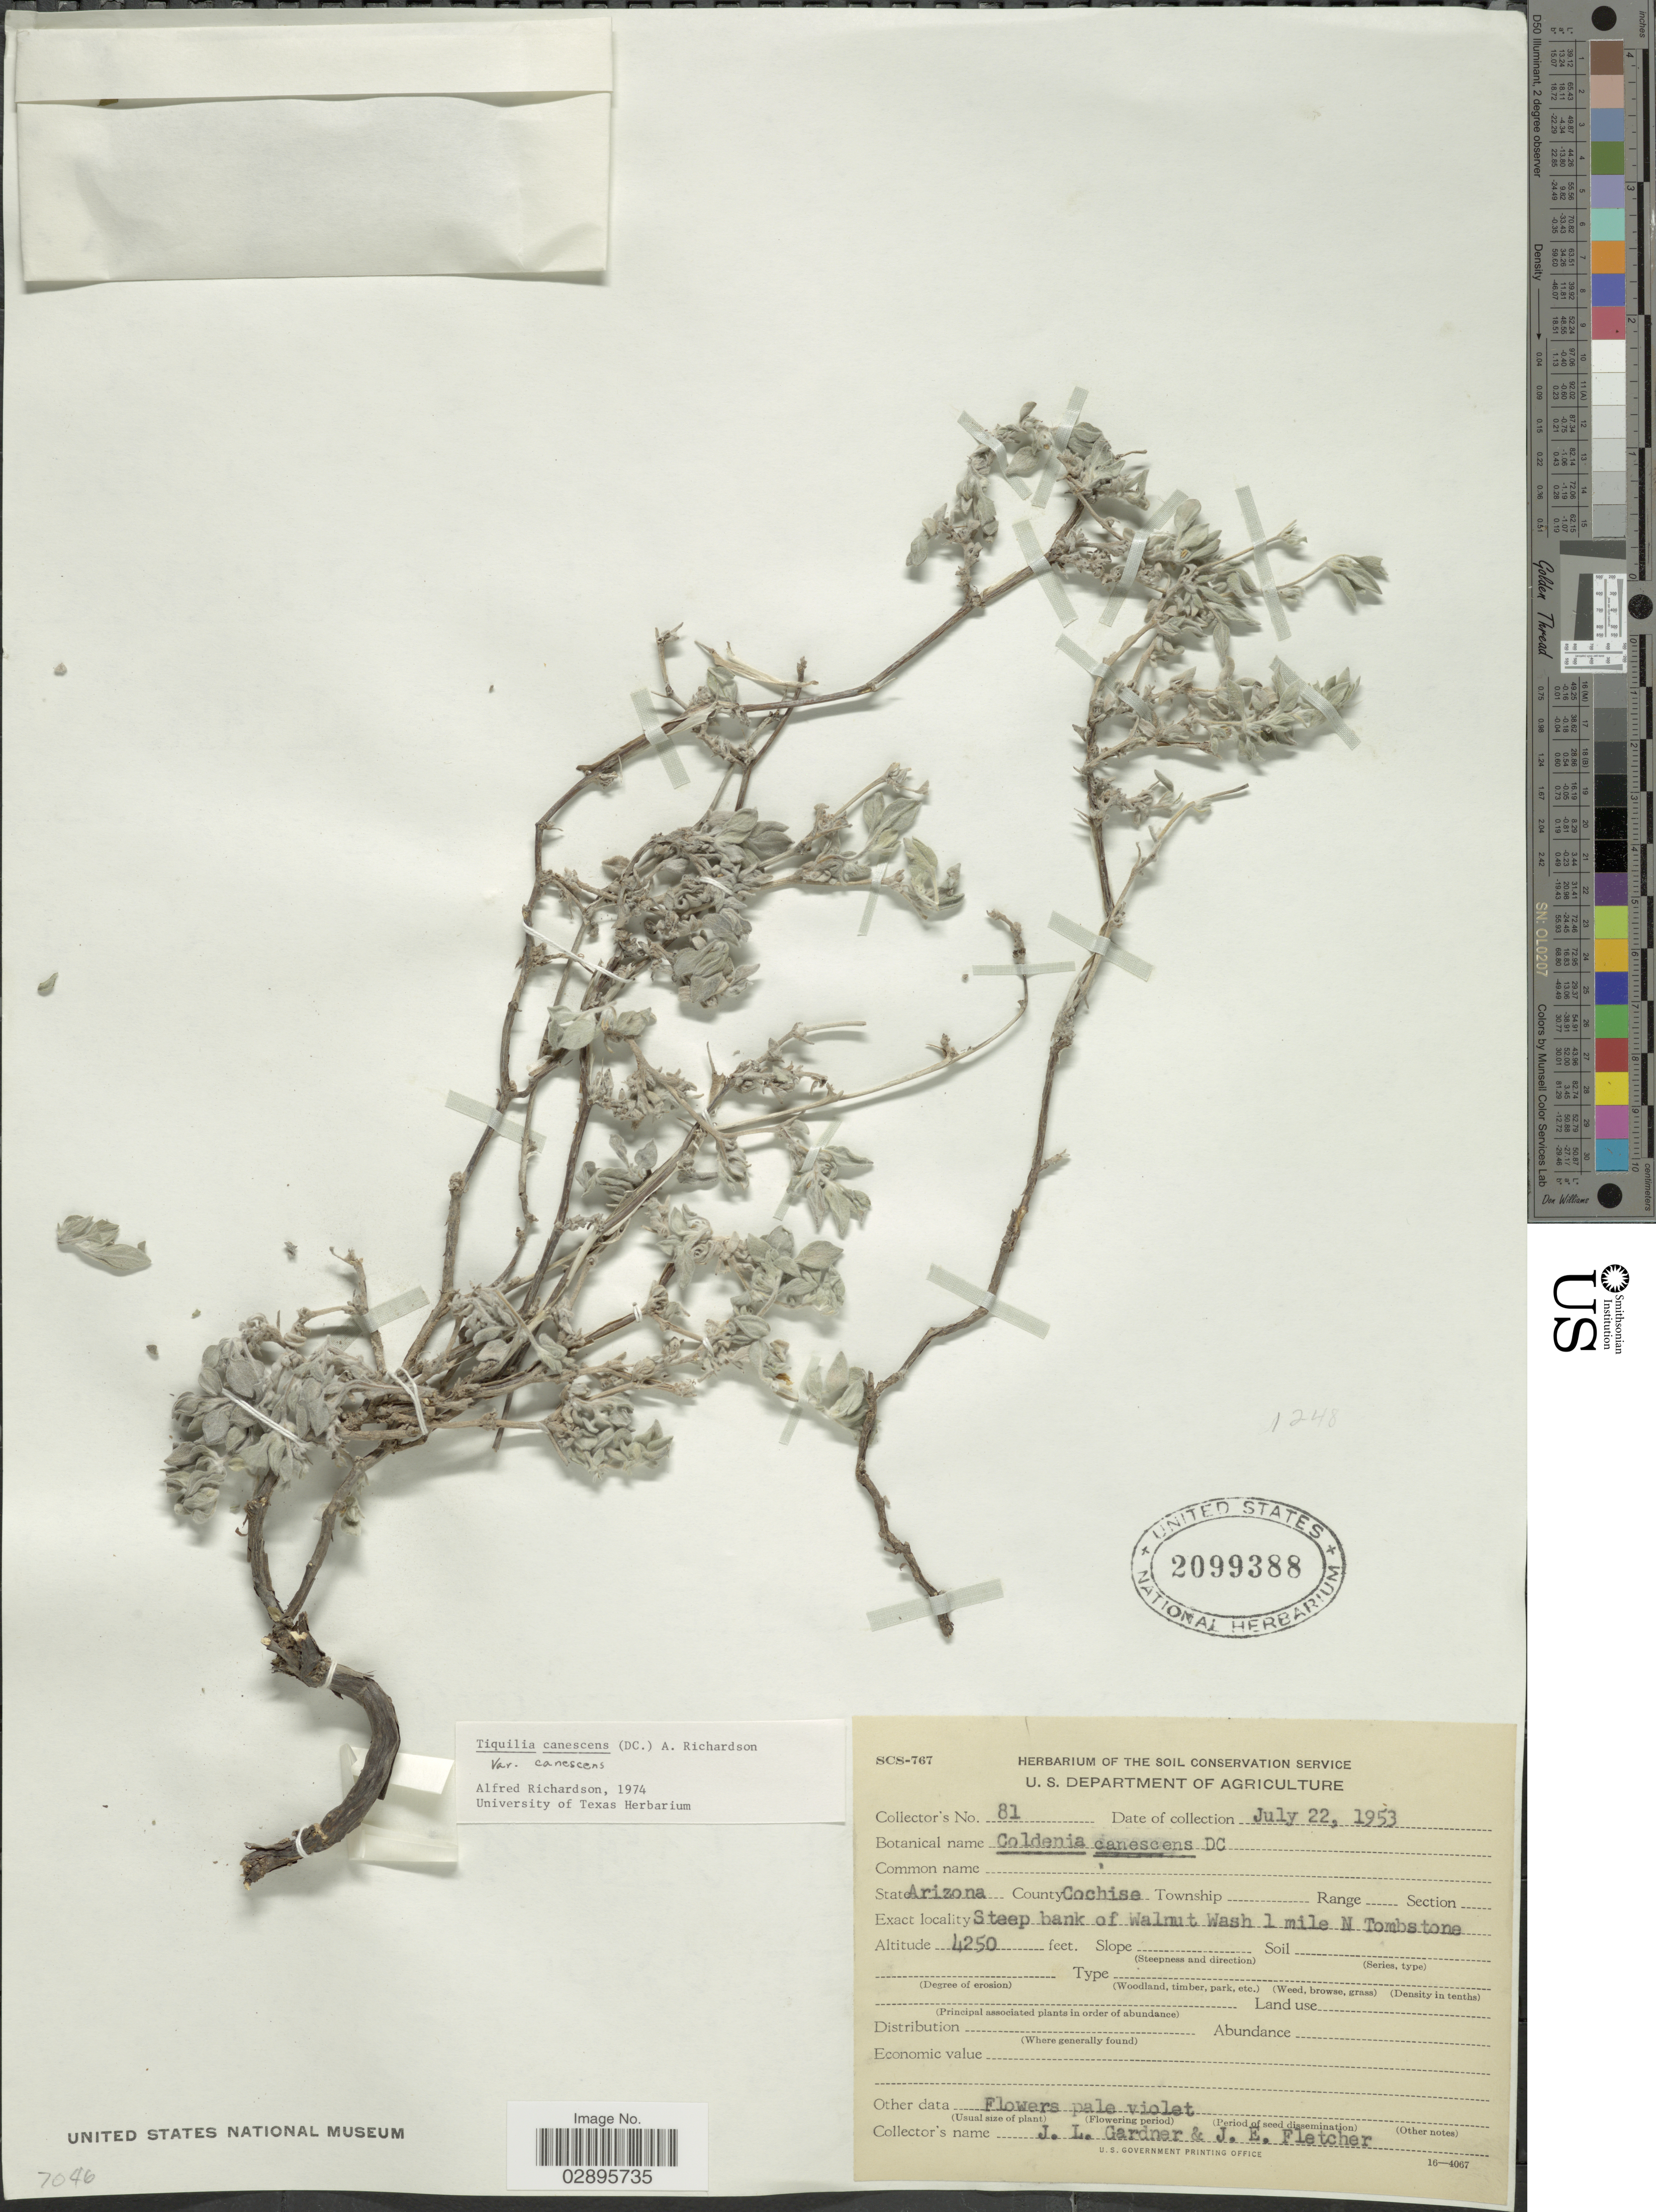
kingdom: Plantae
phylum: Tracheophyta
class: Magnoliopsida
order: Boraginales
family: Ehretiaceae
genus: Tiquilia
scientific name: Tiquilia canescens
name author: (A. DC.) A.T. Richardson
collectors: J. L. Gardner & J. Fletcher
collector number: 81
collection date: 1953-07-22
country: United States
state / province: Arizona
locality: County Cochisa. Steep bank of Walnut Wash 1 mile N Tombstone.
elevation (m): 1295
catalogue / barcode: US 2099388